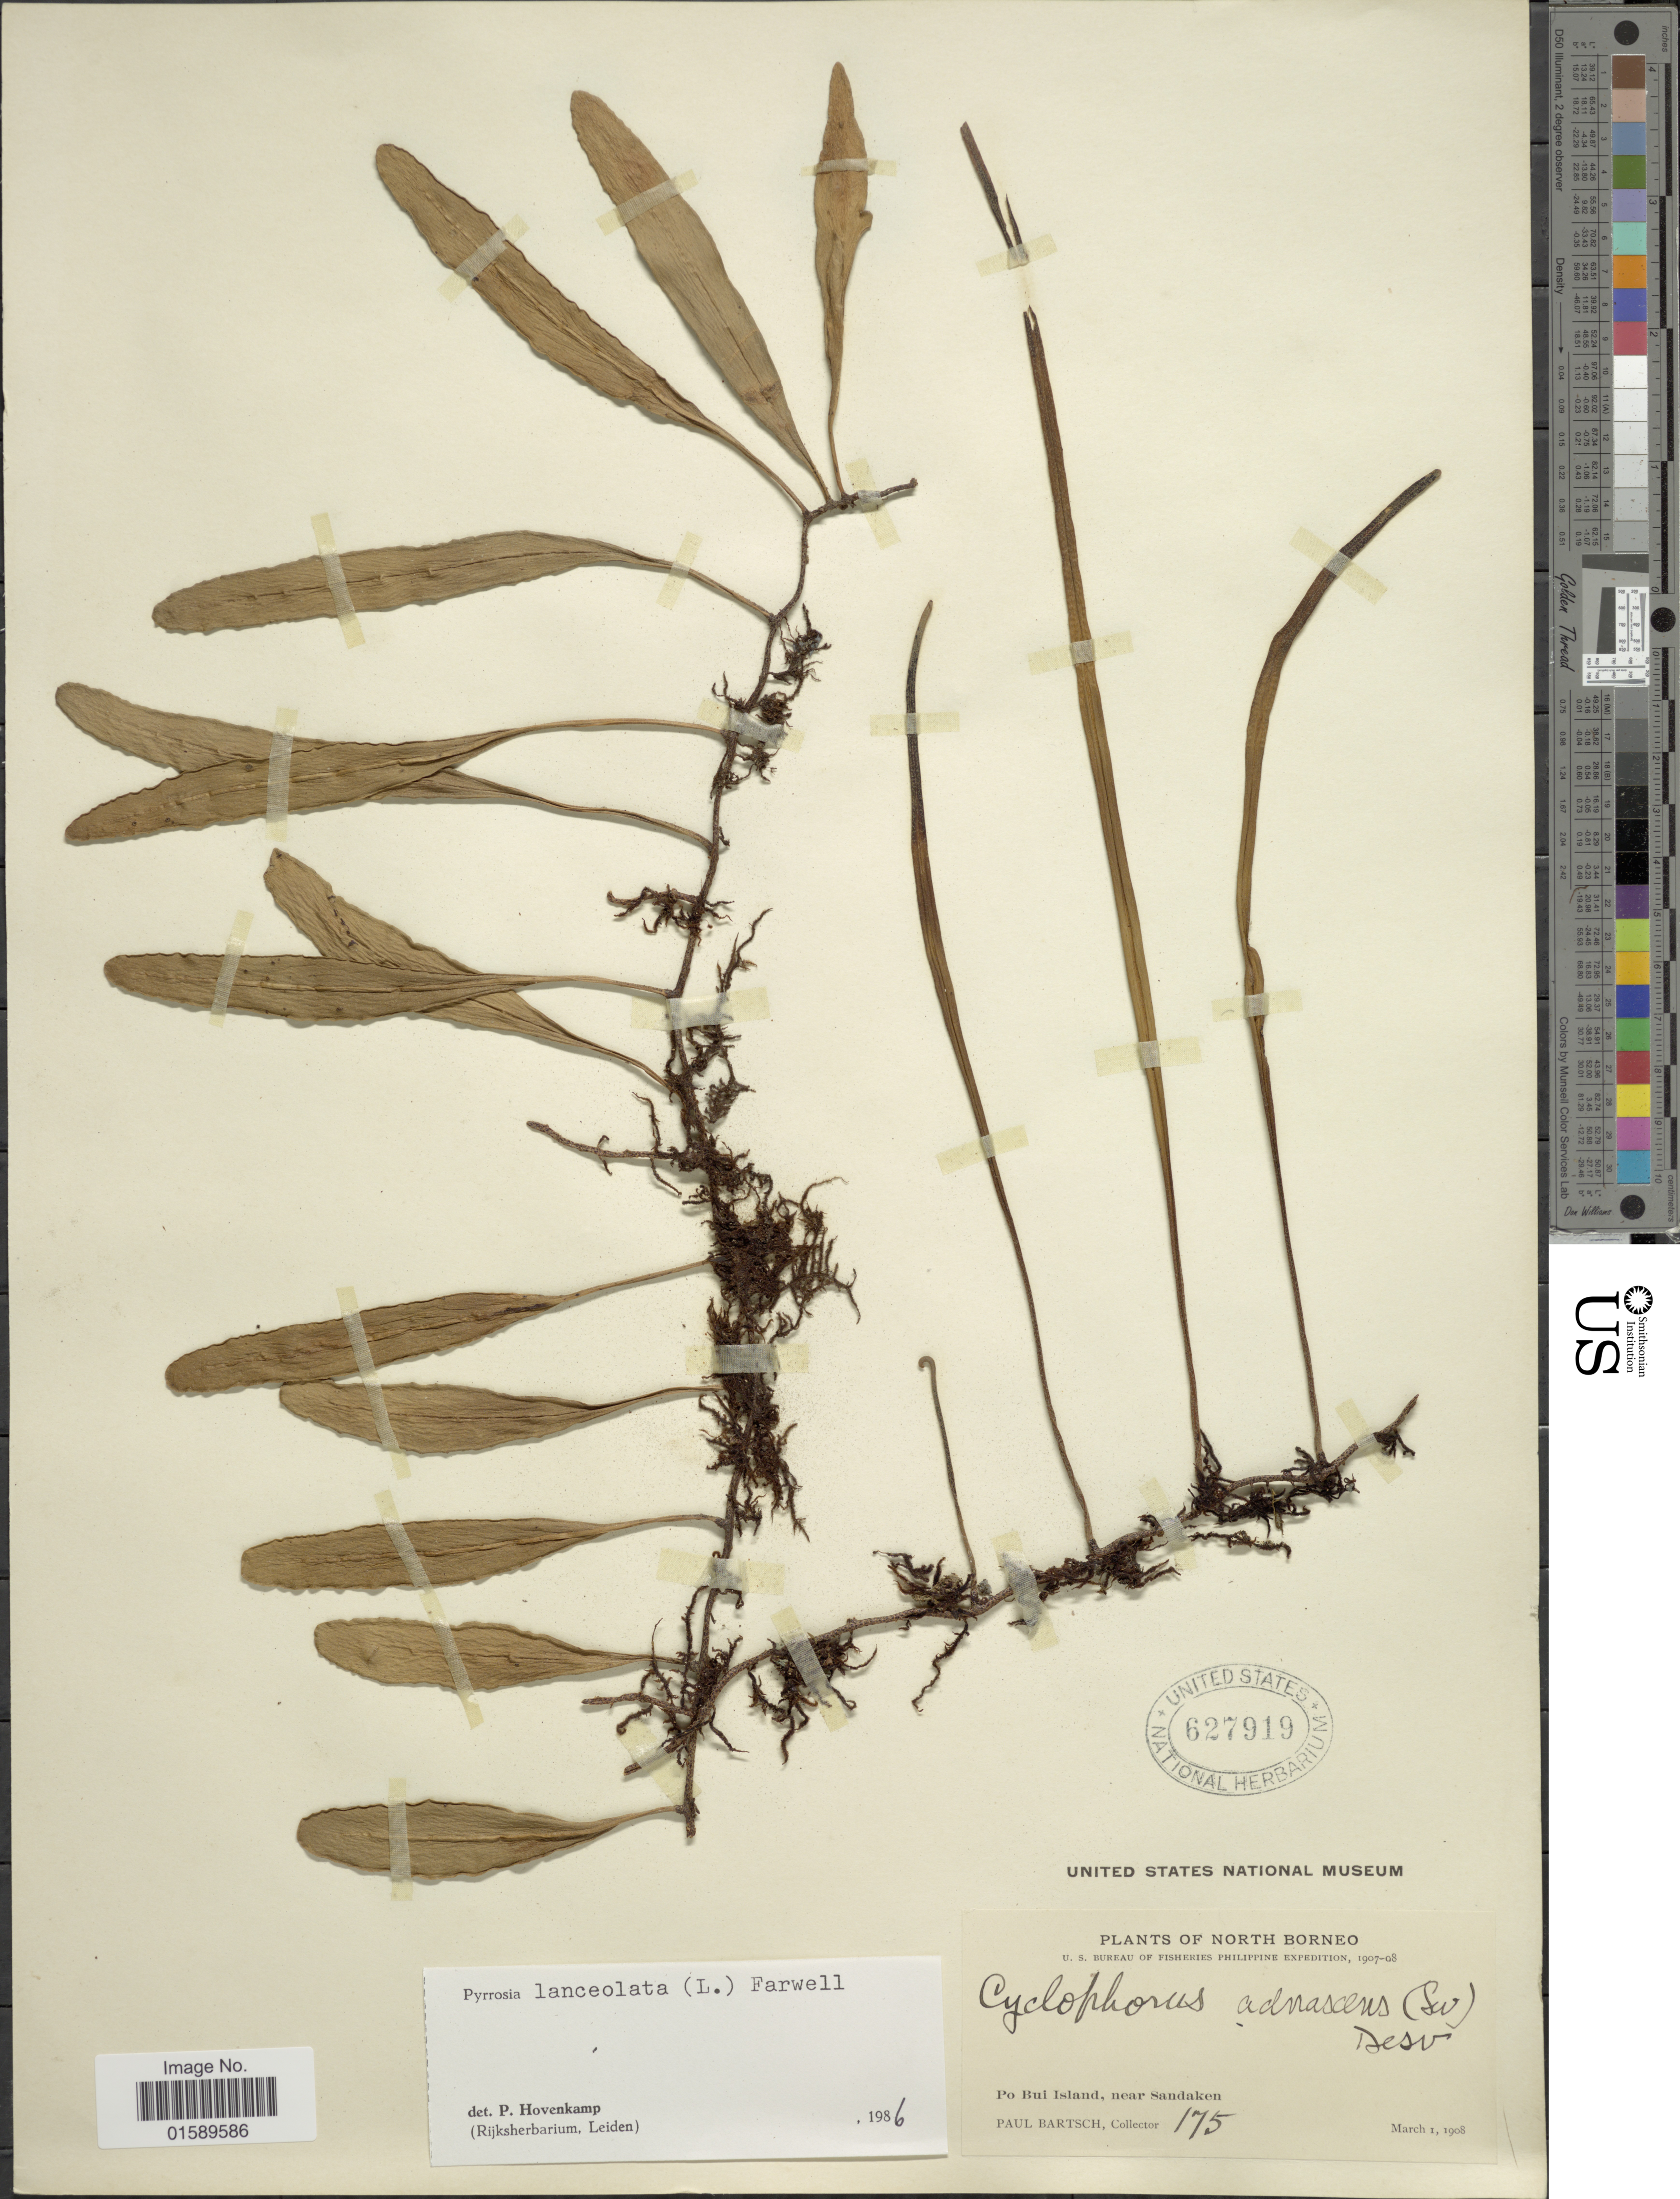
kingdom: Plantae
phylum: Tracheophyta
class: Polypodiopsida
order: Polypodiales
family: Polypodiaceae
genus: Pyrrosia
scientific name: Pyrrosia lanceolata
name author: (L.) Farw.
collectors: P. Bartsch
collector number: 175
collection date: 1908-03-01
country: Malaysia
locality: North Borneo, Po Bui Island, near Sandaken.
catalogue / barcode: US 627919